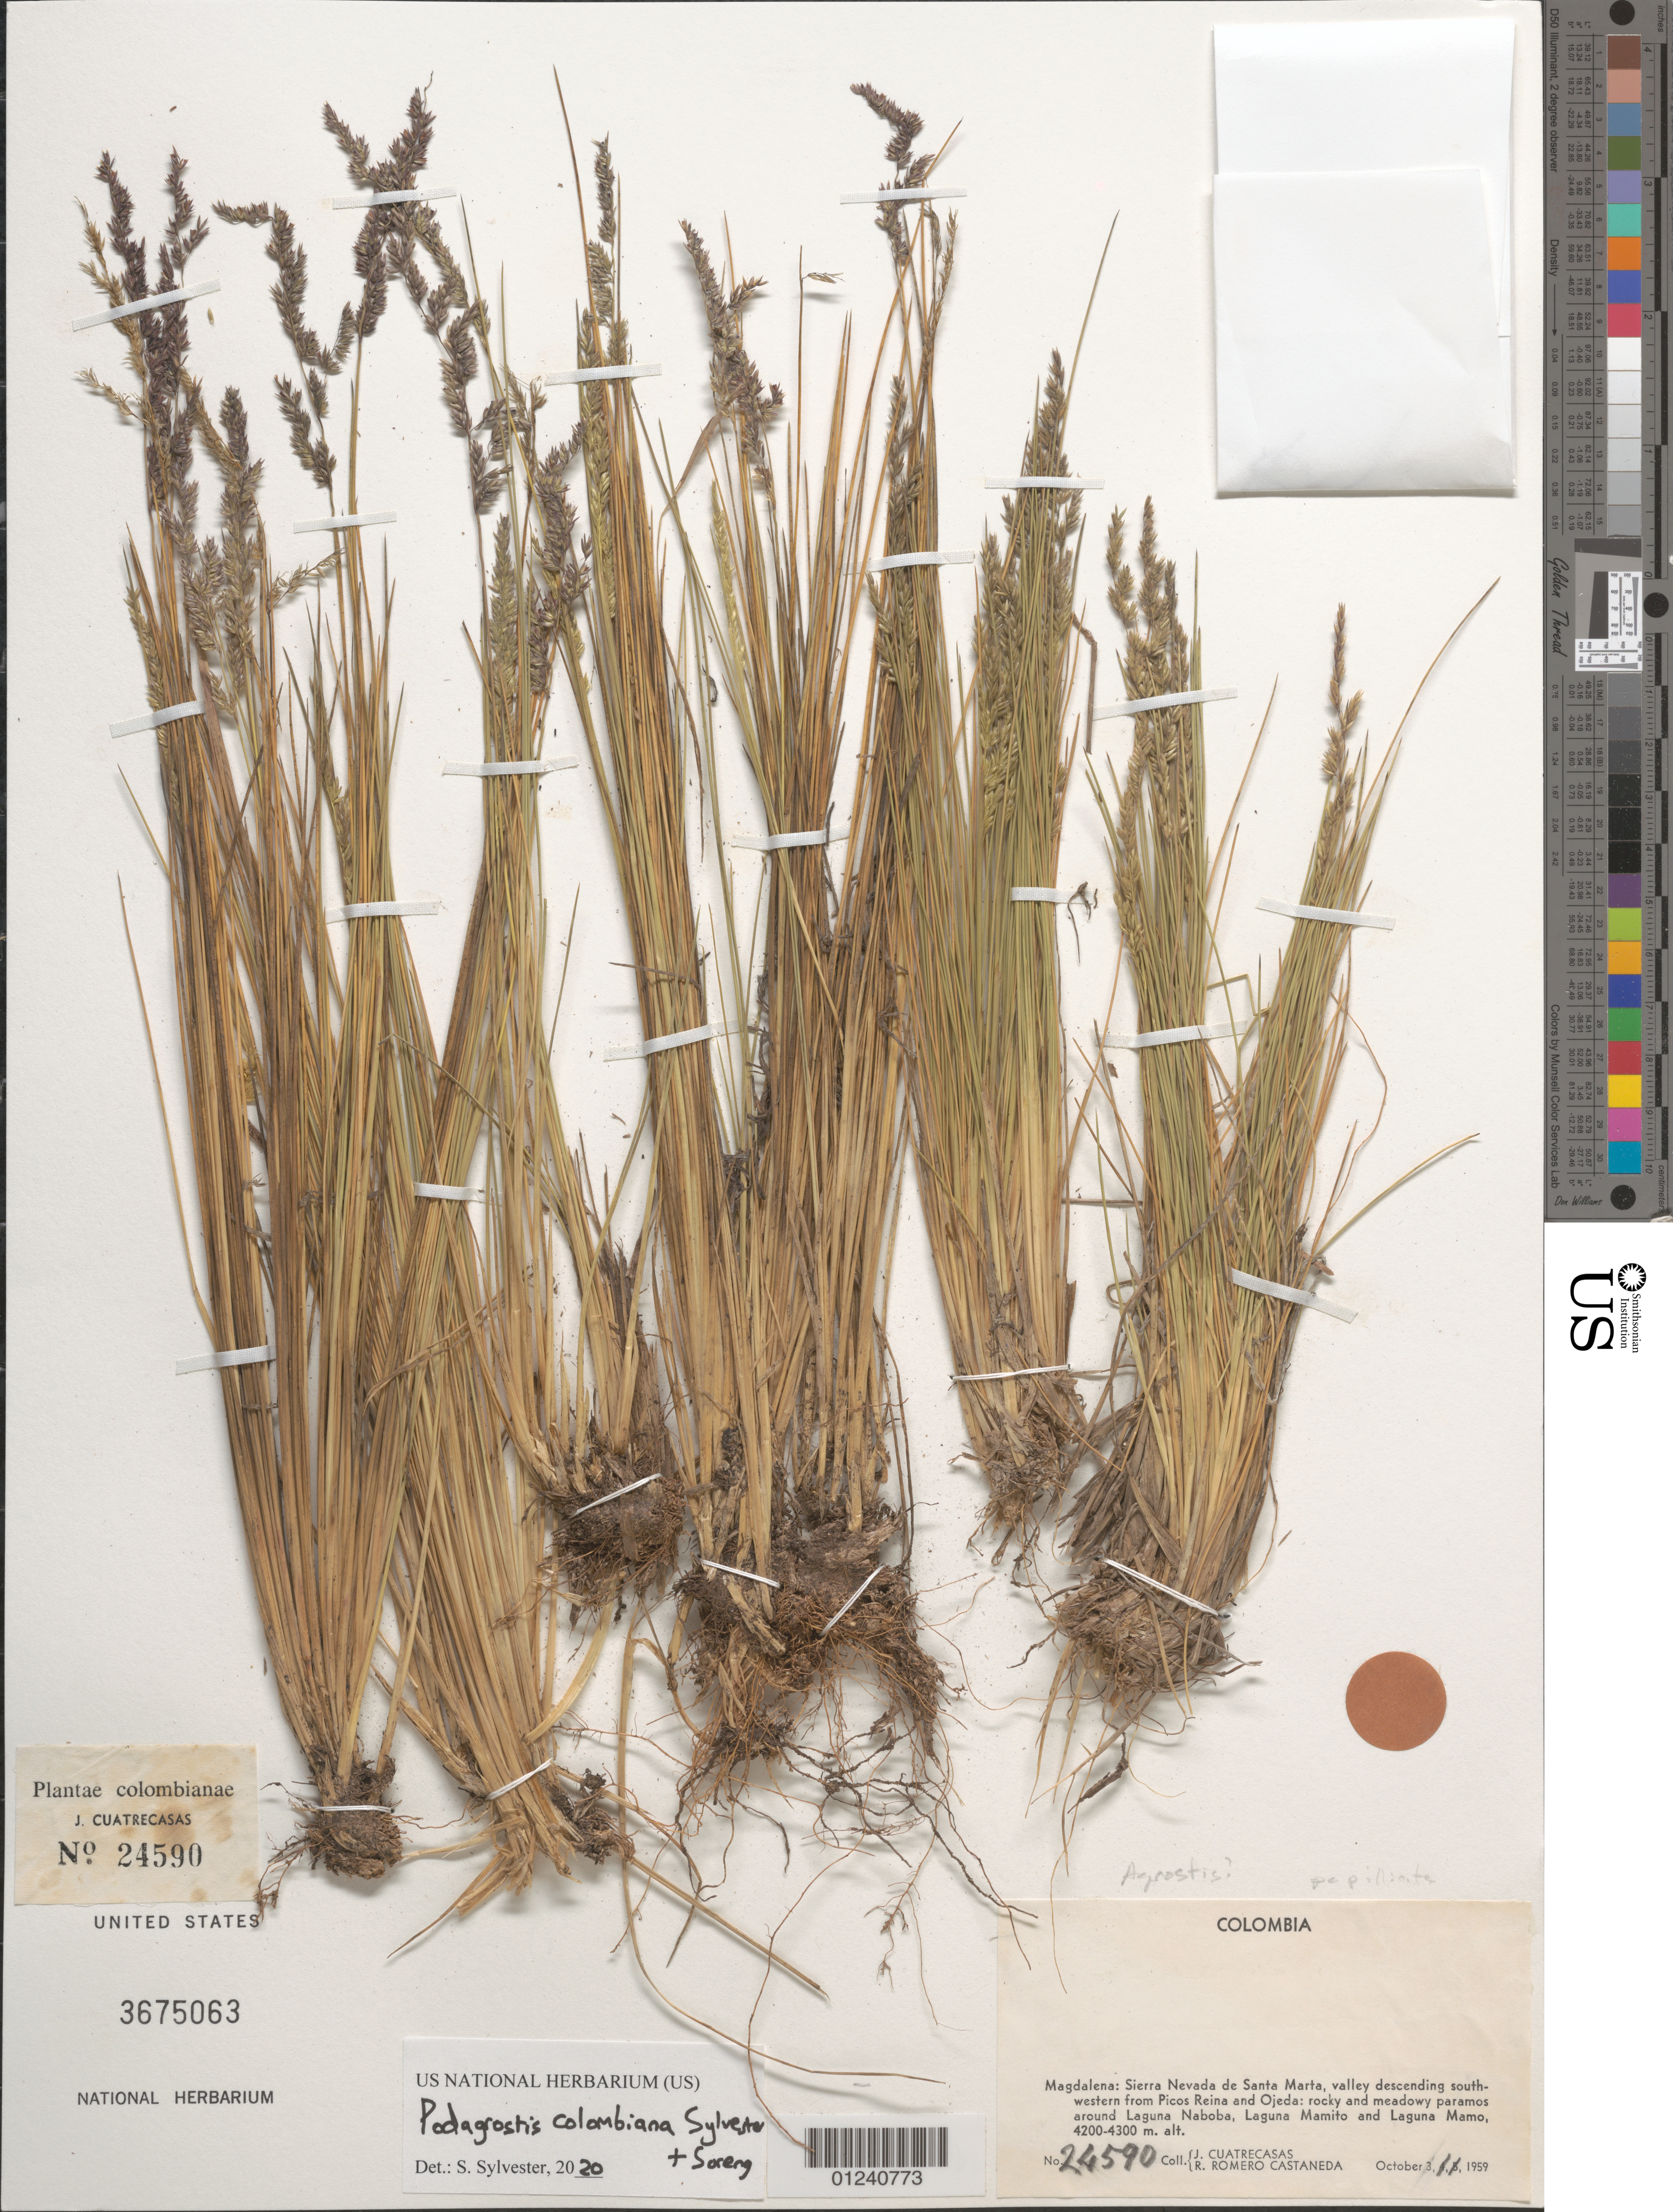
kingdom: Plantae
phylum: Tracheophyta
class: Liliopsida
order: Poales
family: Poaceae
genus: Agrostis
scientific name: Agrostis sp.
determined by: Soreng, Robert J., Research Associate (BOT), Smithsonian Institution - National Museum of Natural History (UNITED STATES)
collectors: J. Cuatrecasas & R. Romero Castañeda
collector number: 24590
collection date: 1959-10-03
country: Colombia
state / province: Magdalena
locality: Sierra Nevada de Santa Marta, valley descending south-west from Picos Reina and Ojeda; rocky and meadowy paramos around Laguna Naboba, Laguna Mamito, and Laguna Mamo.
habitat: rocky and meadowy paramos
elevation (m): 4200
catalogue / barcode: US 3675063